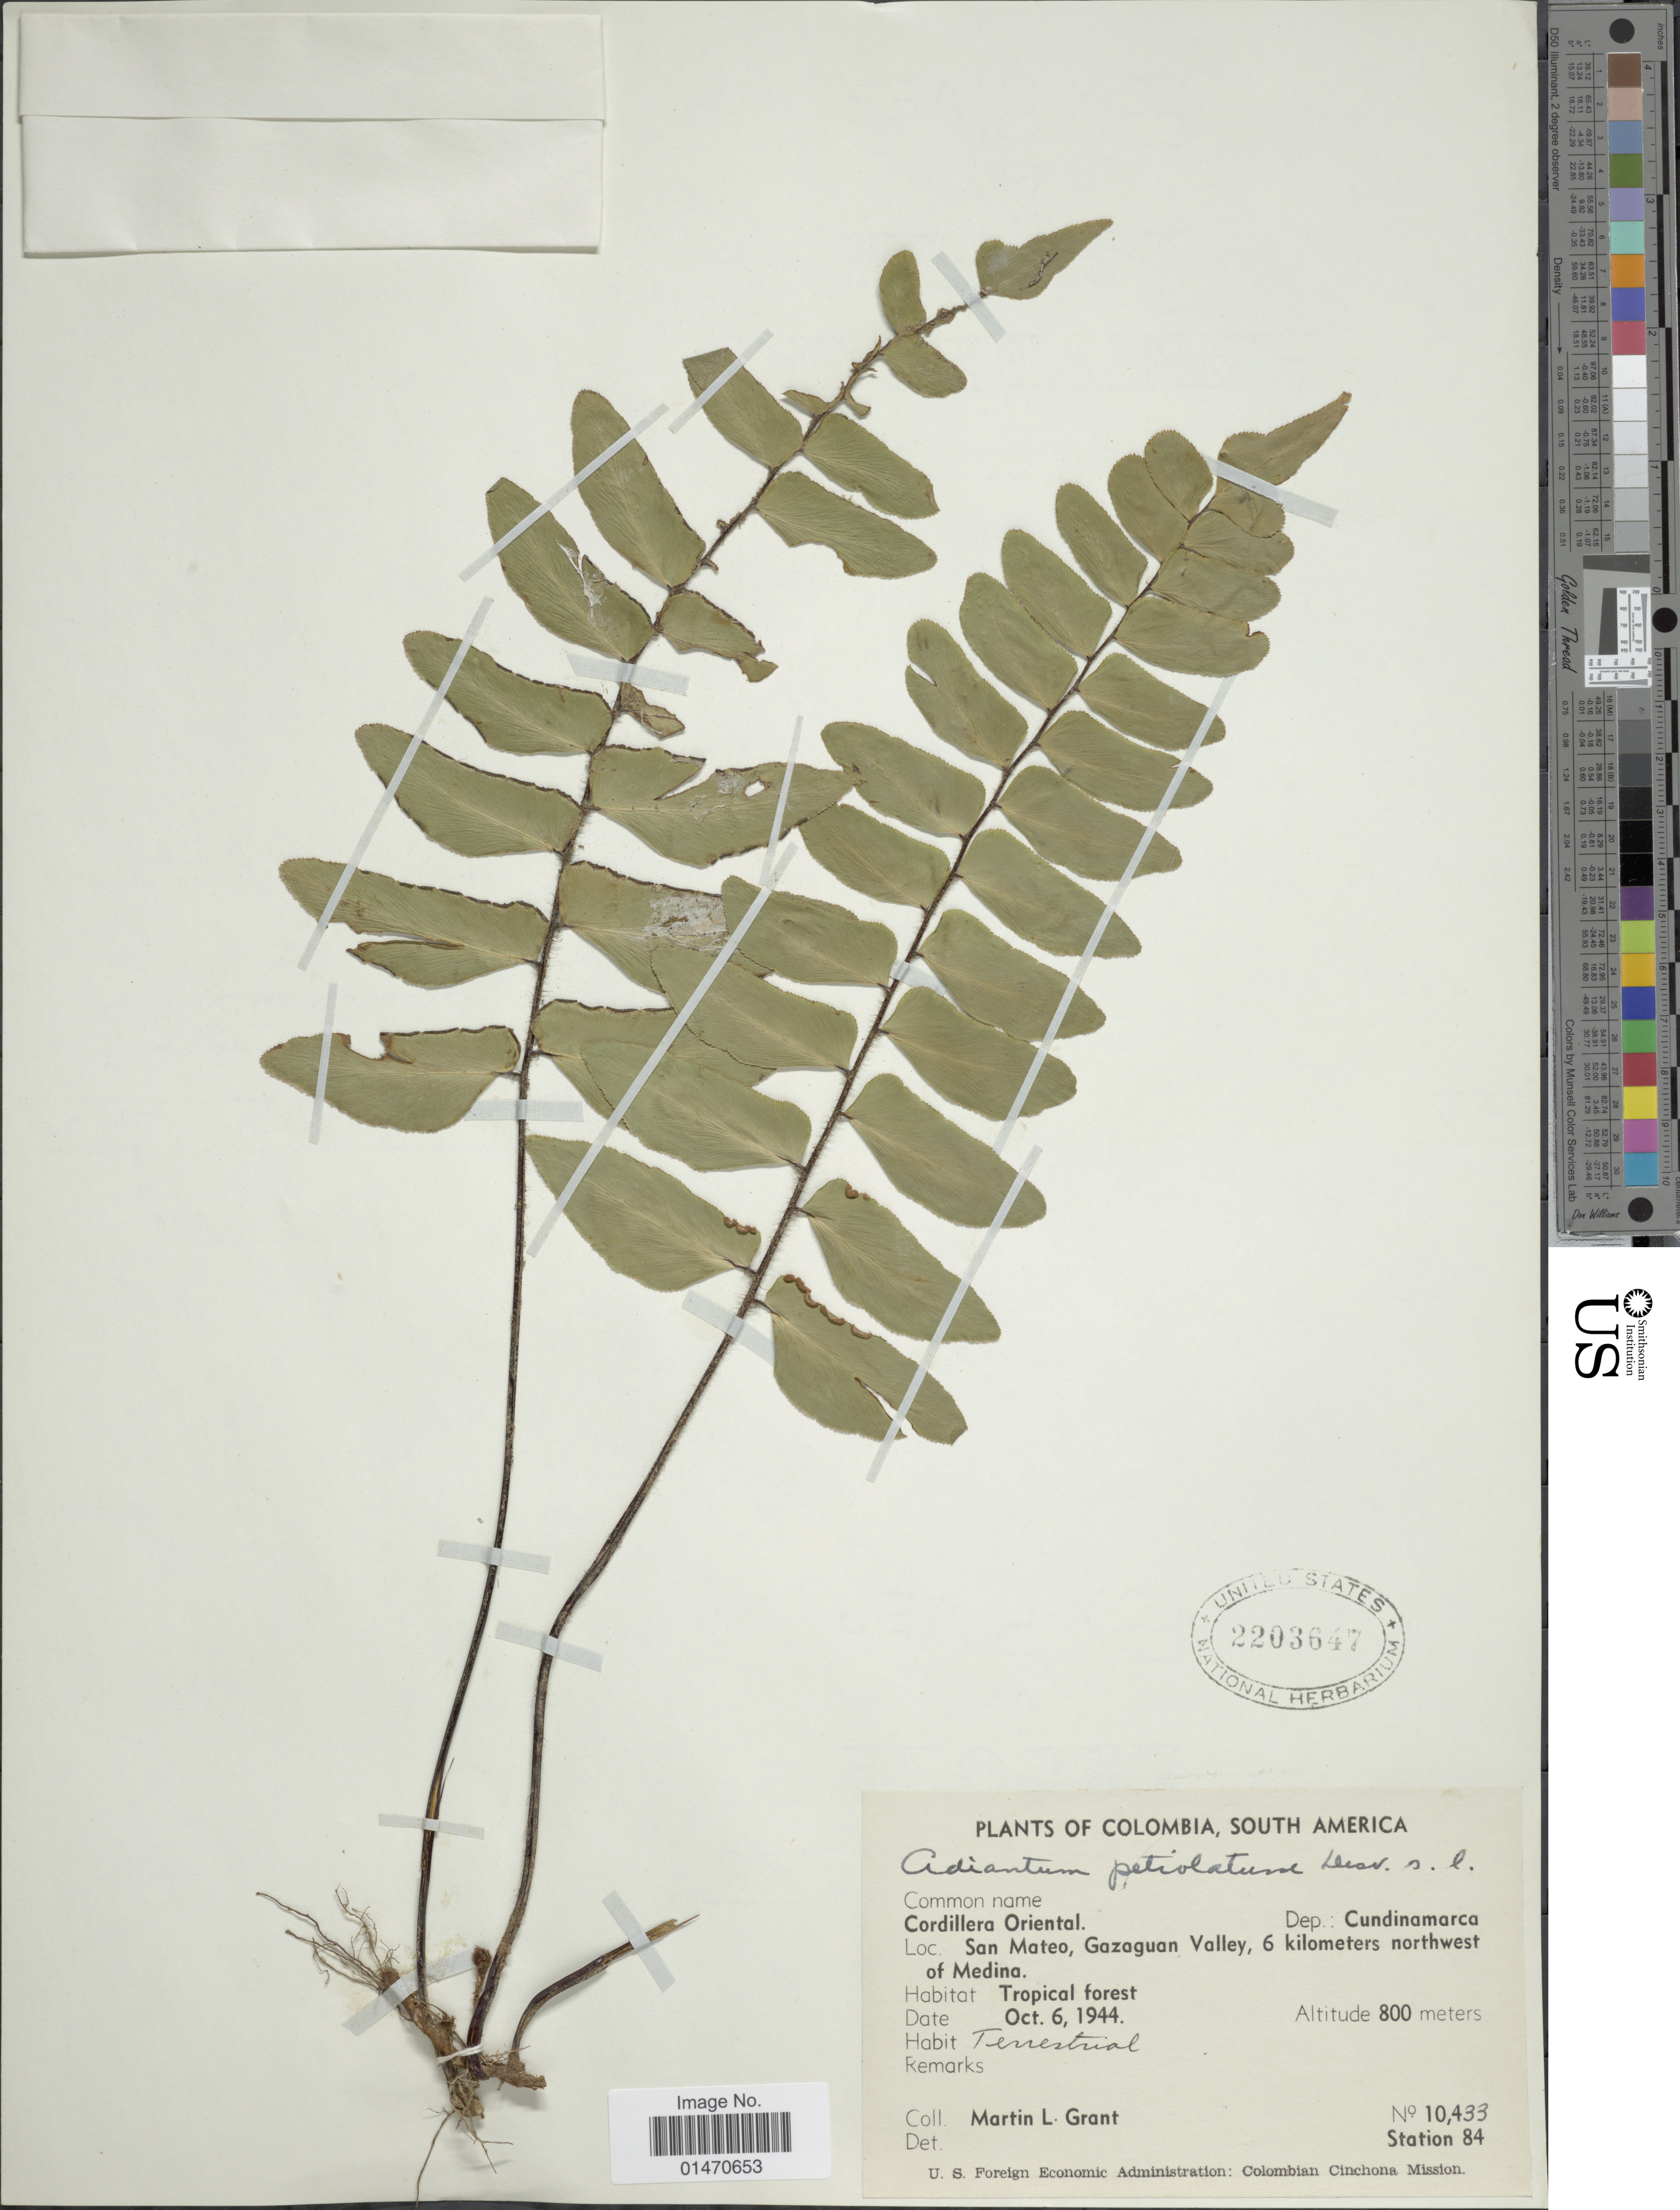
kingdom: Plantae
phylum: Tracheophyta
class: Polypodiopsida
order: Polypodiales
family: Pteridaceae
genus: Adiantum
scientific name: Adiantum lucidum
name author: (Cav.) Sw.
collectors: M. L. Grant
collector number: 10433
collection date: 1944-10-06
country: Colombia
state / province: Cundinamarca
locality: Cordillera Oriental, Dep.: Cundinamarca, San Matei, Gazaguan Valley, 6km northwest of Medina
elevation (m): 800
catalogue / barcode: US 2203647